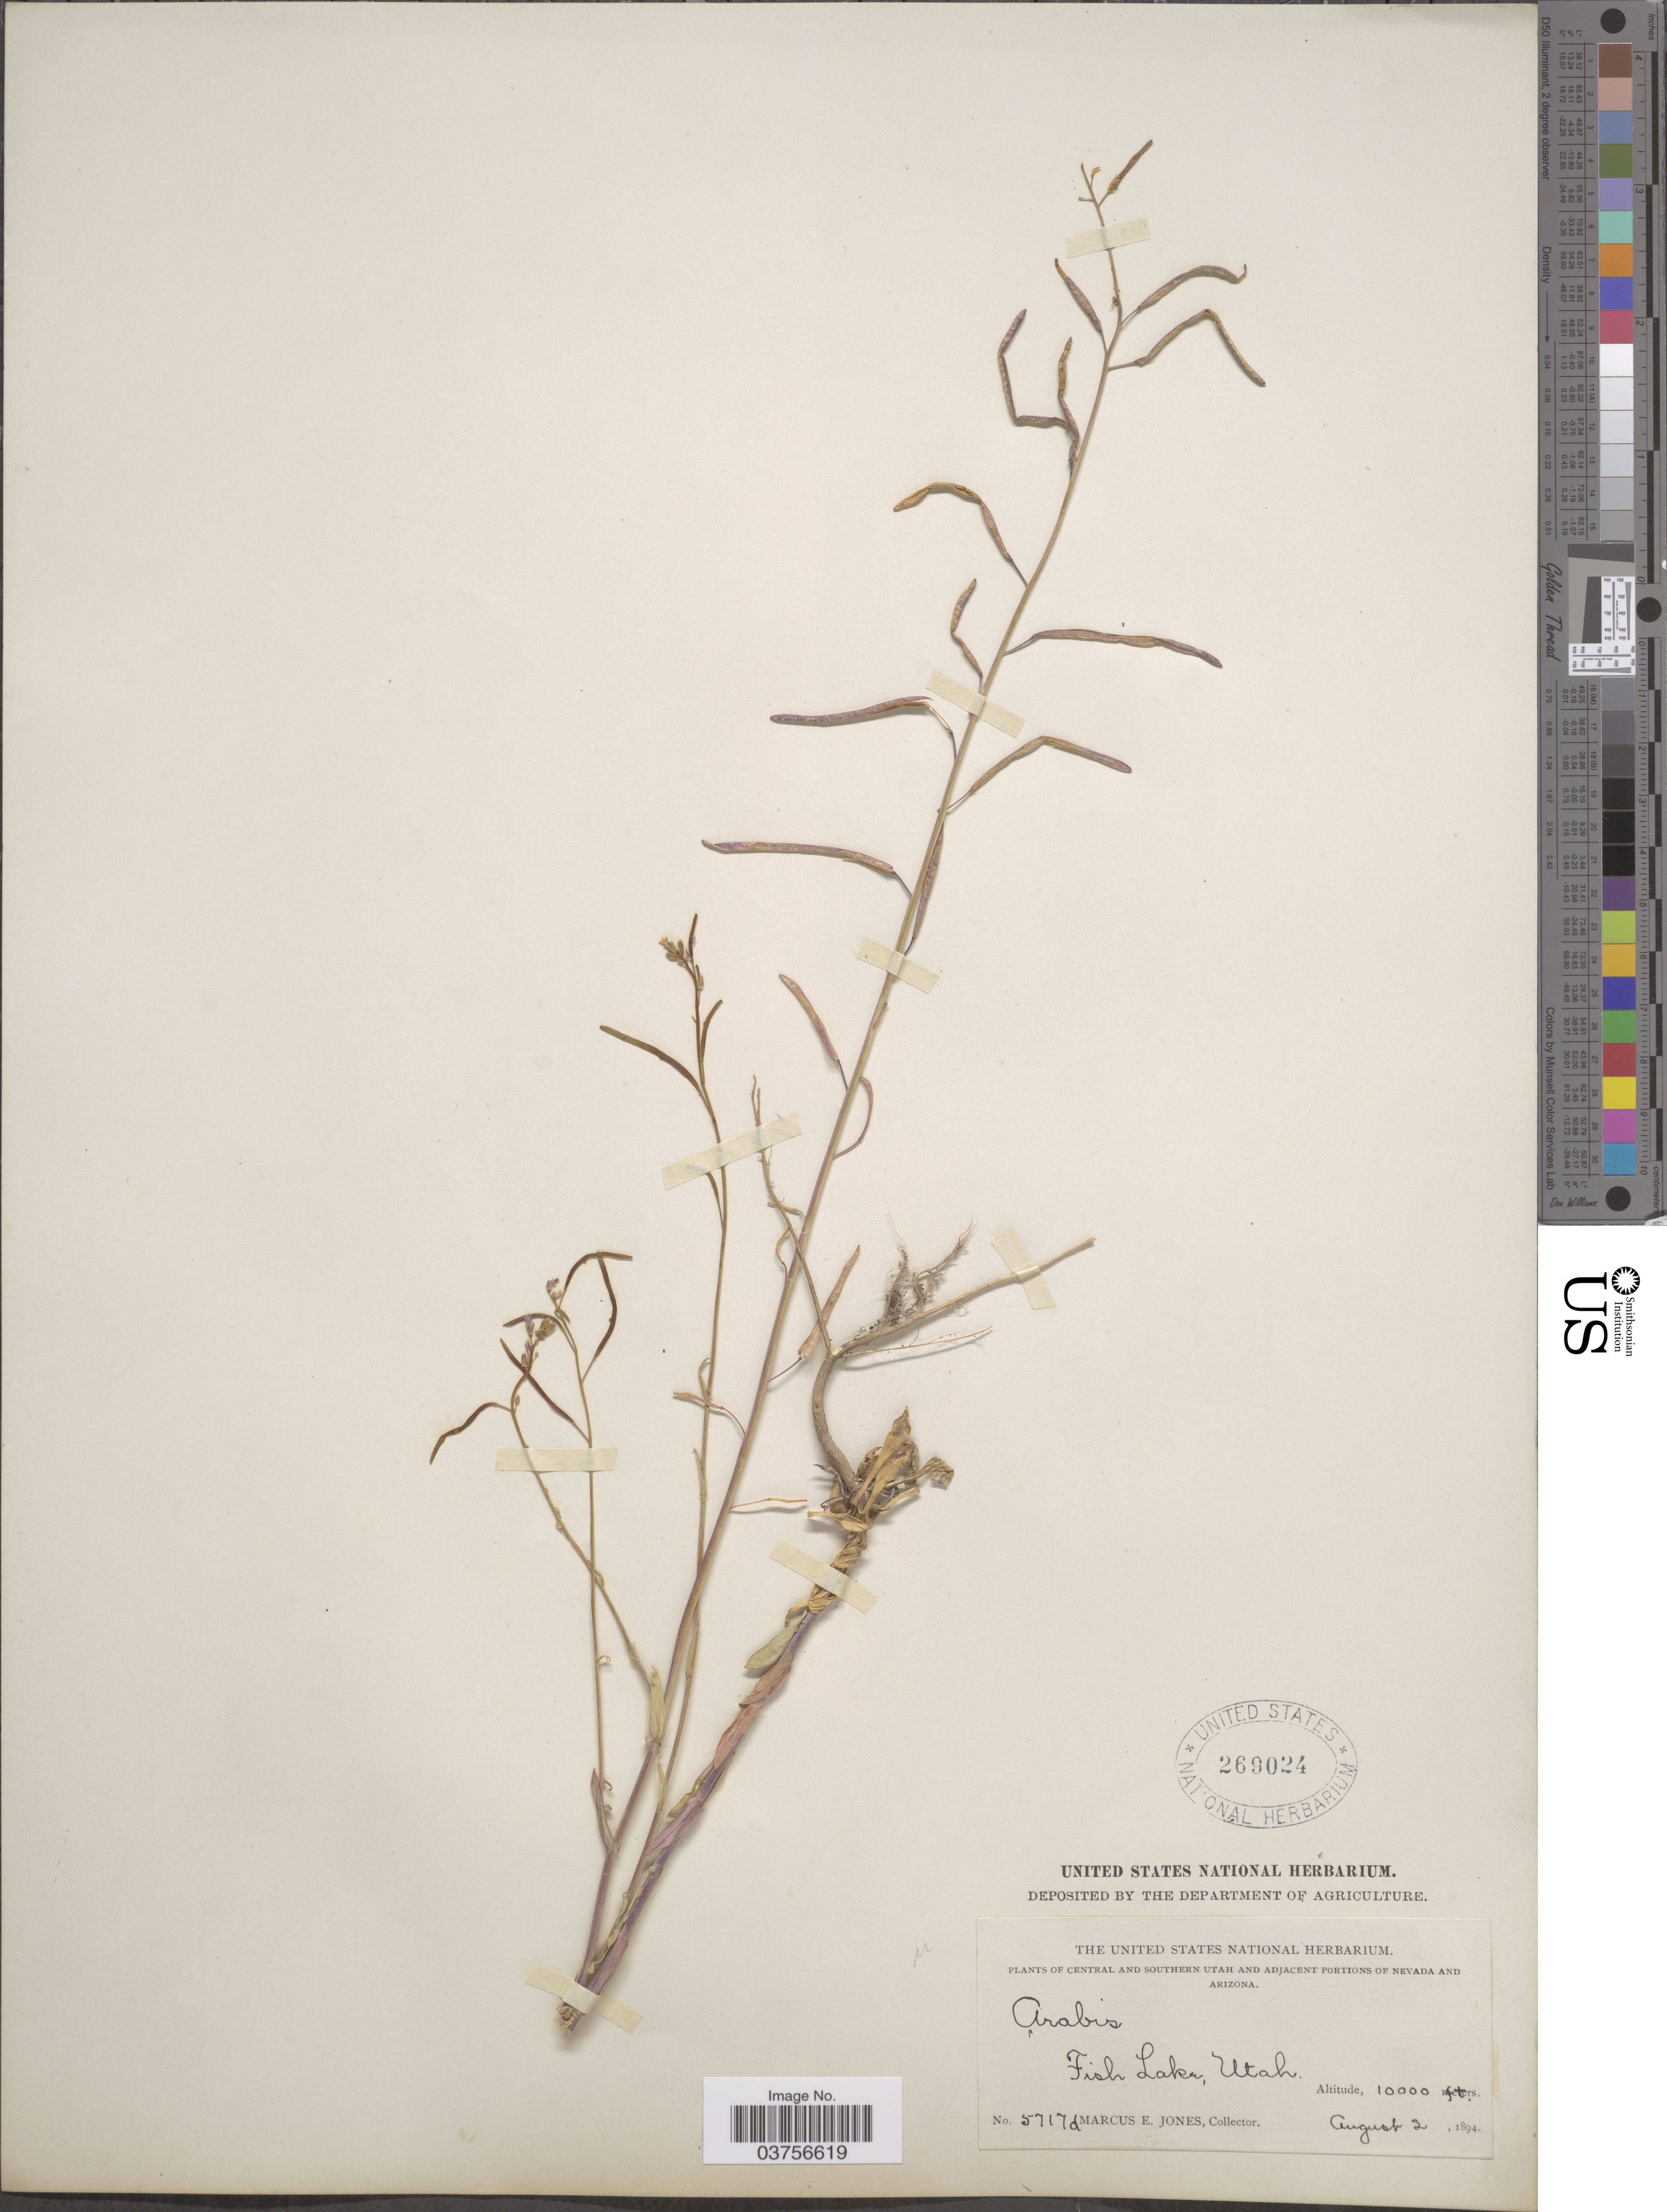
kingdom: Plantae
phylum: Tracheophyta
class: Magnoliopsida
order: Brassicales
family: Brassicaceae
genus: Arabis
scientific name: Arabis divaricarpa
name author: A. Nelson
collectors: M. E. Jones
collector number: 5717d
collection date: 1894-08-02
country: United States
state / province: Utah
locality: Central and Southern Utah. Fish Lake.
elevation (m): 3048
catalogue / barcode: US 269024